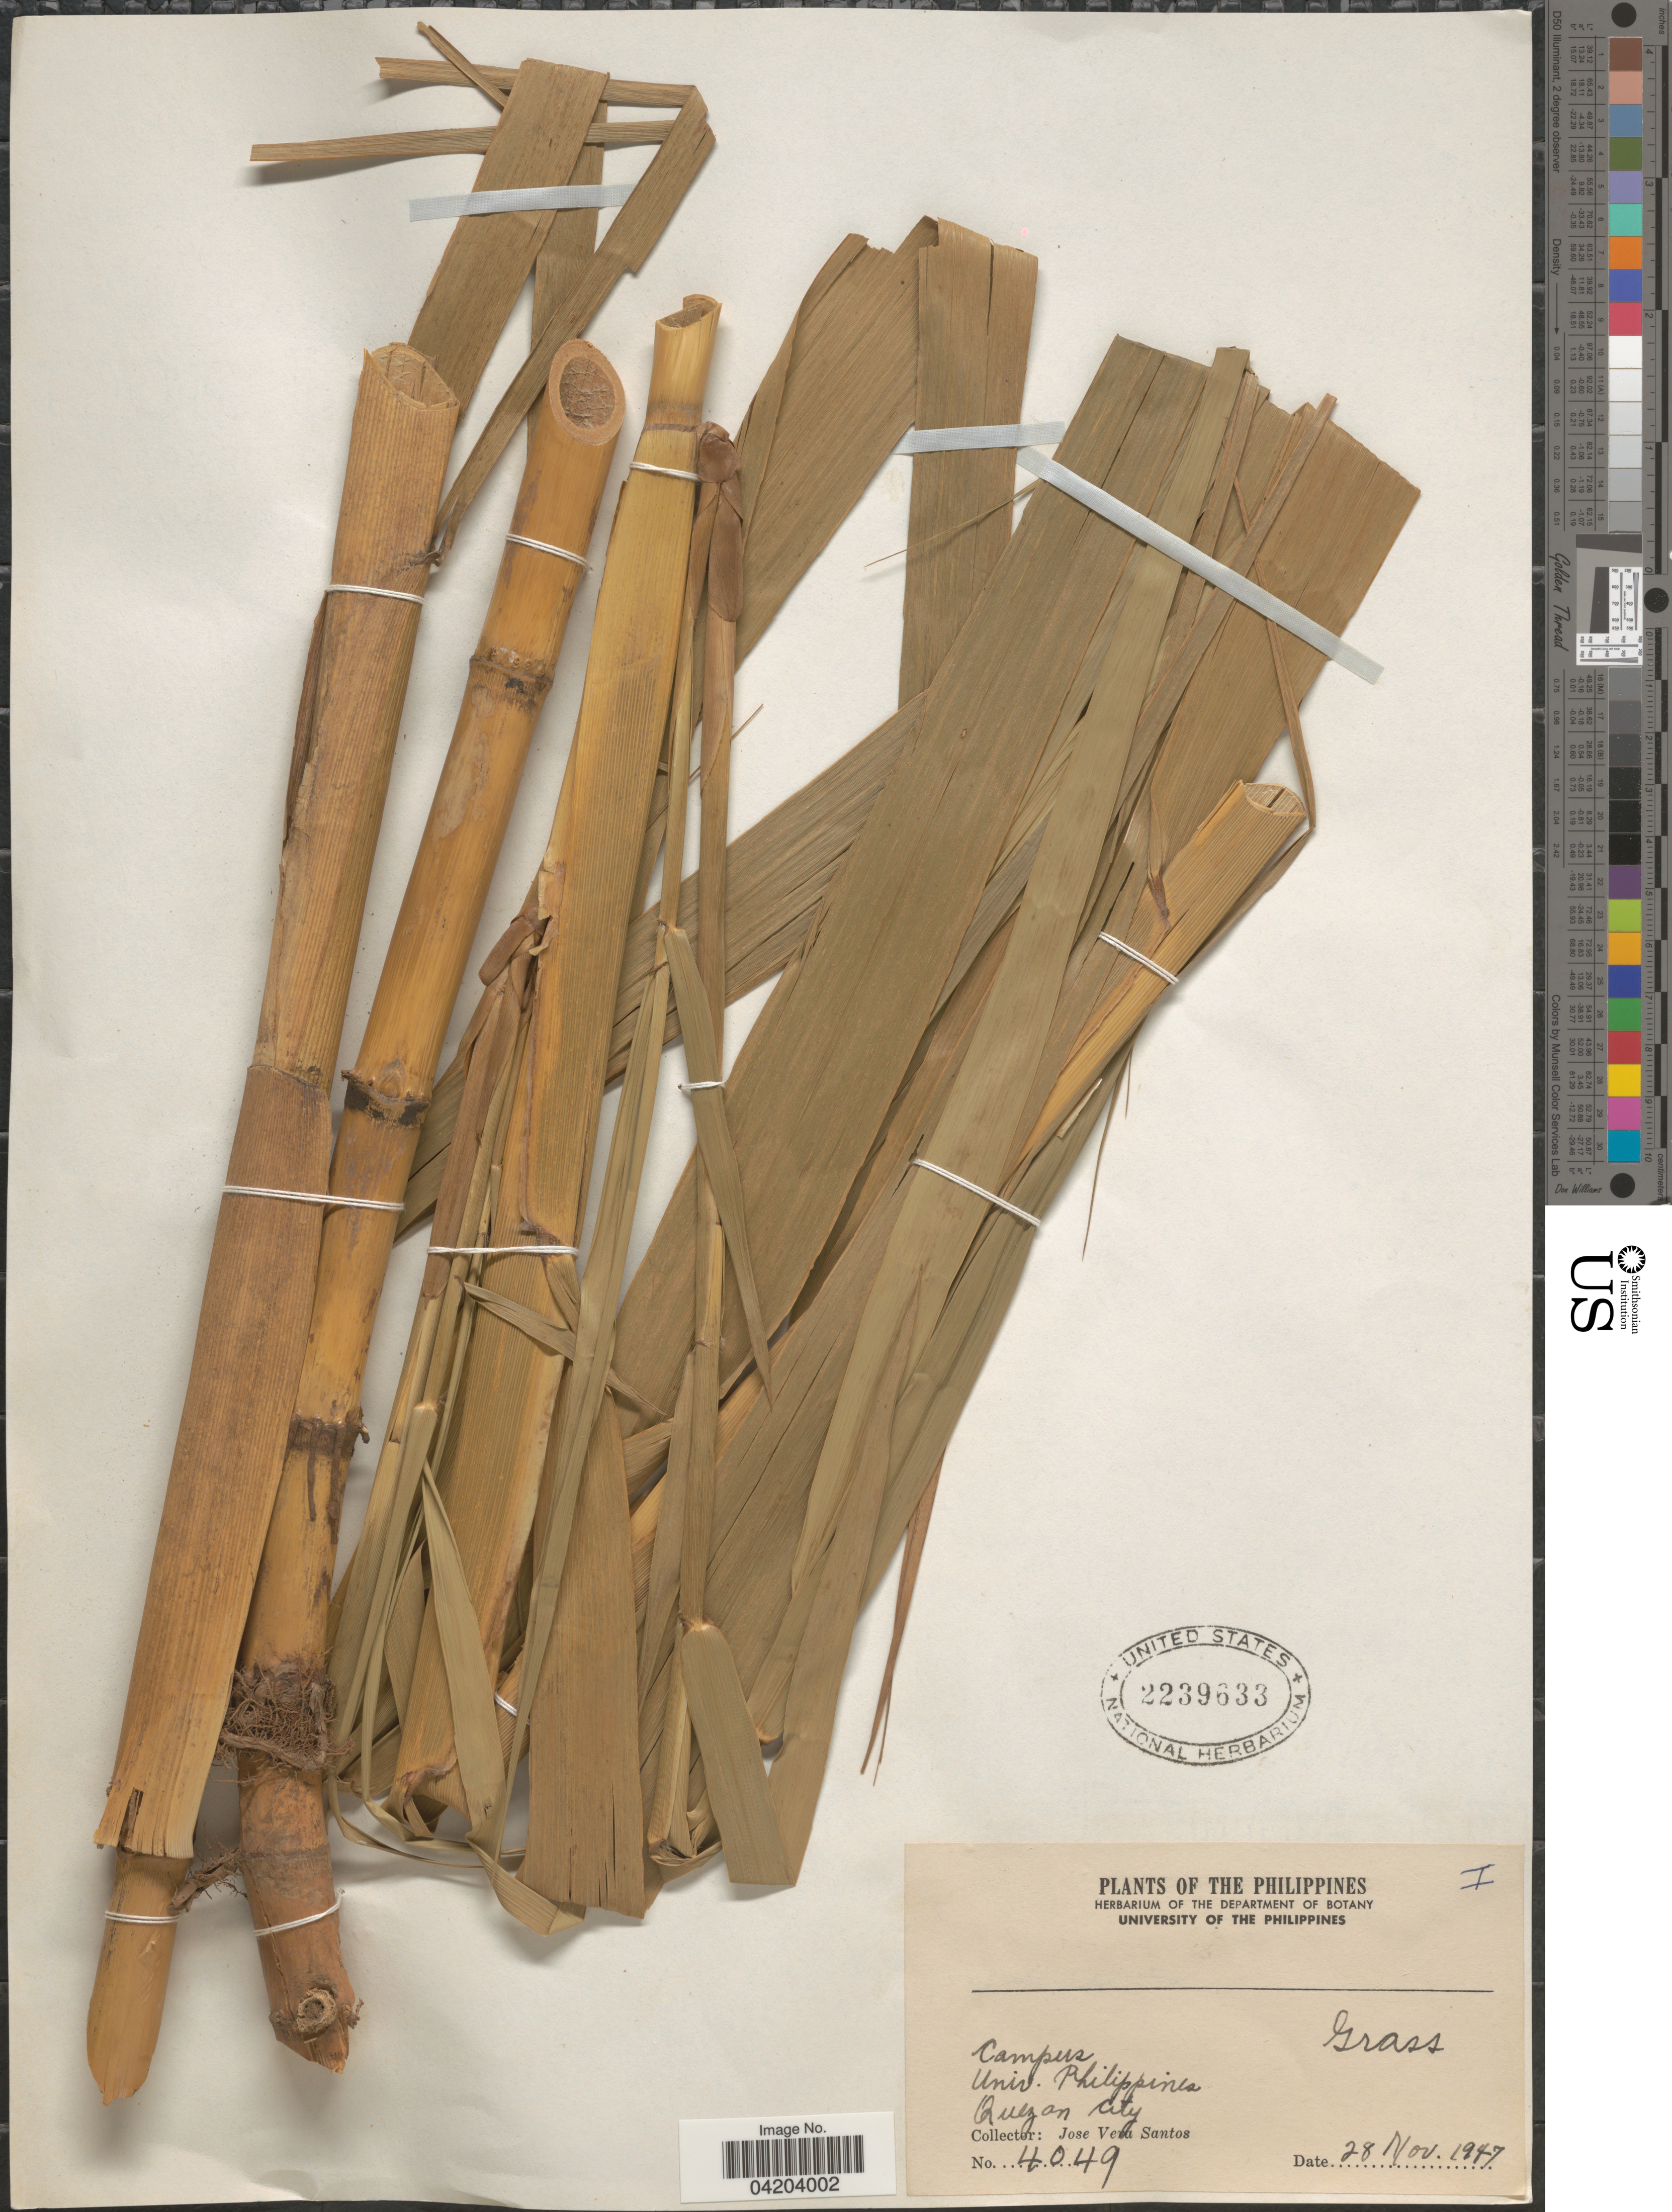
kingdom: Plantae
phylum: Tracheophyta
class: Liliopsida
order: Poales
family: Poaceae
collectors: J. V. Santos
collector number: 4049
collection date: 1947-11-28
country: Philippines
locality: Campus. Univ. Philippines. Quezon City.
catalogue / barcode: US 2239633